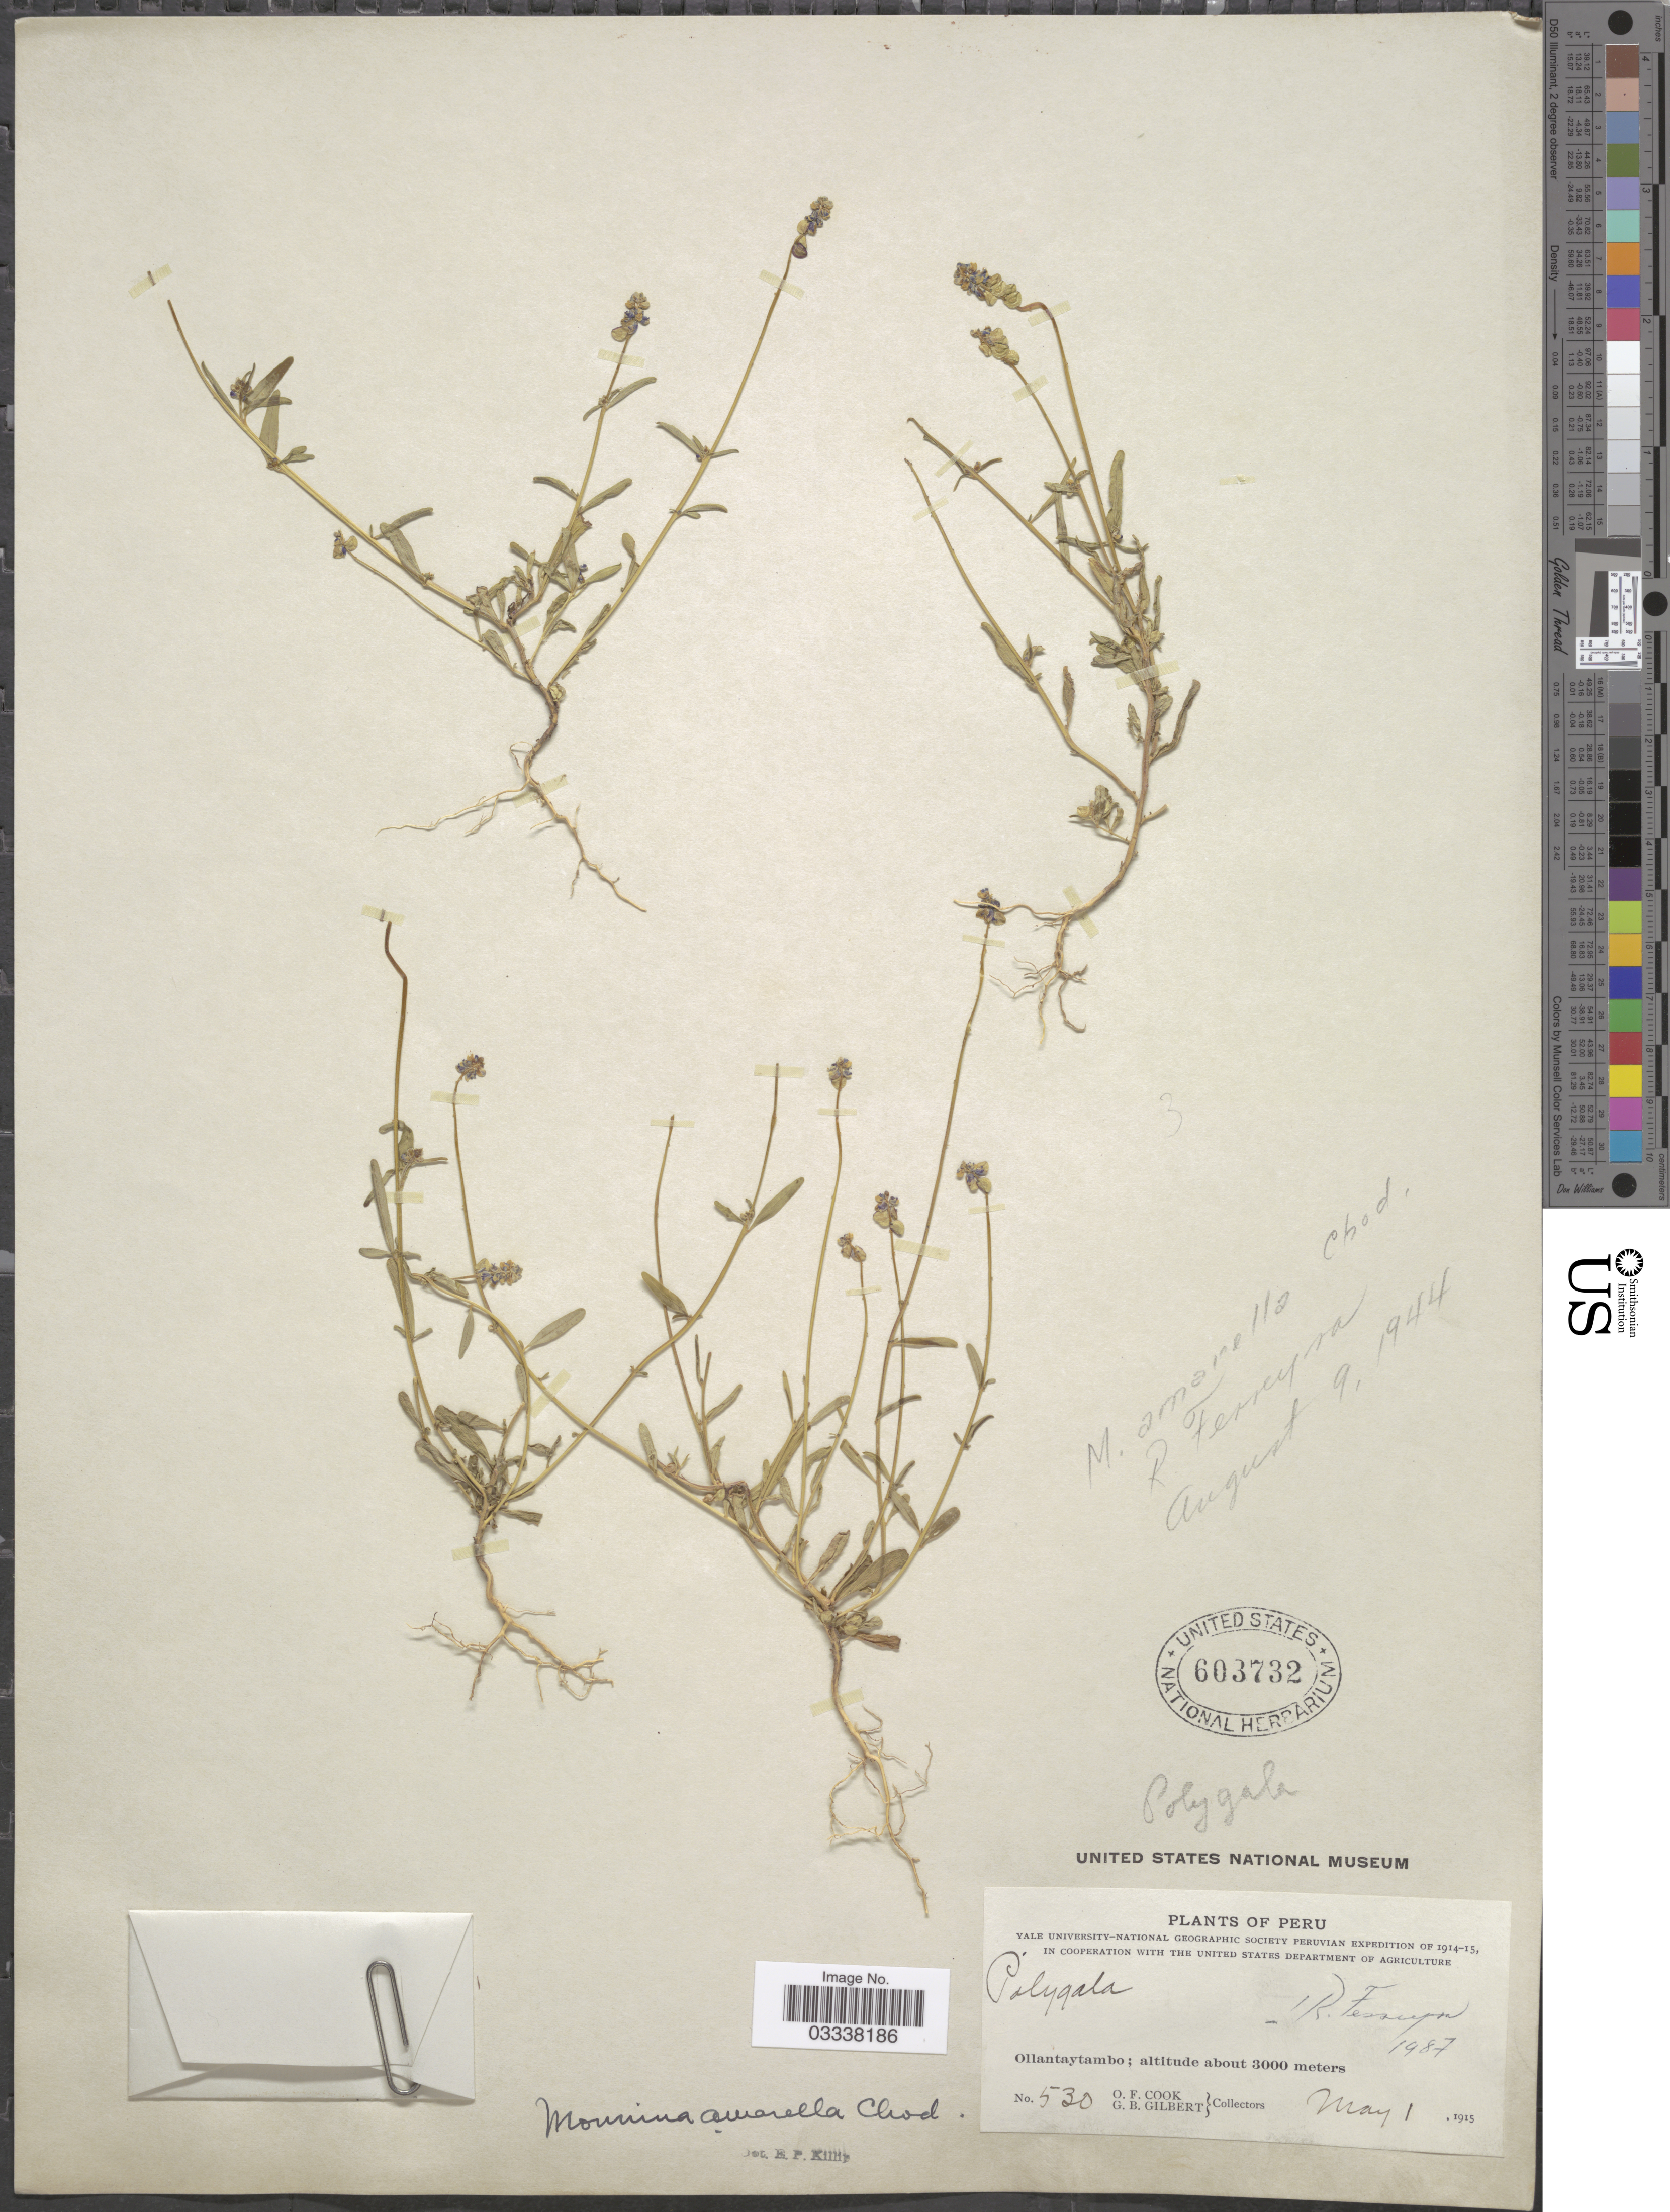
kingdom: Plantae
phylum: Tracheophyta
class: Magnoliopsida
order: Fabales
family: Polygalaceae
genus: Monnina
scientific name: Monnina amarella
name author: Chodat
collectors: O. F. Cook & G. B. Gilbert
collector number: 530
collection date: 1915-05-01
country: Peru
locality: Ollantaytambo.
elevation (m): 3000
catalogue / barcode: US 603732